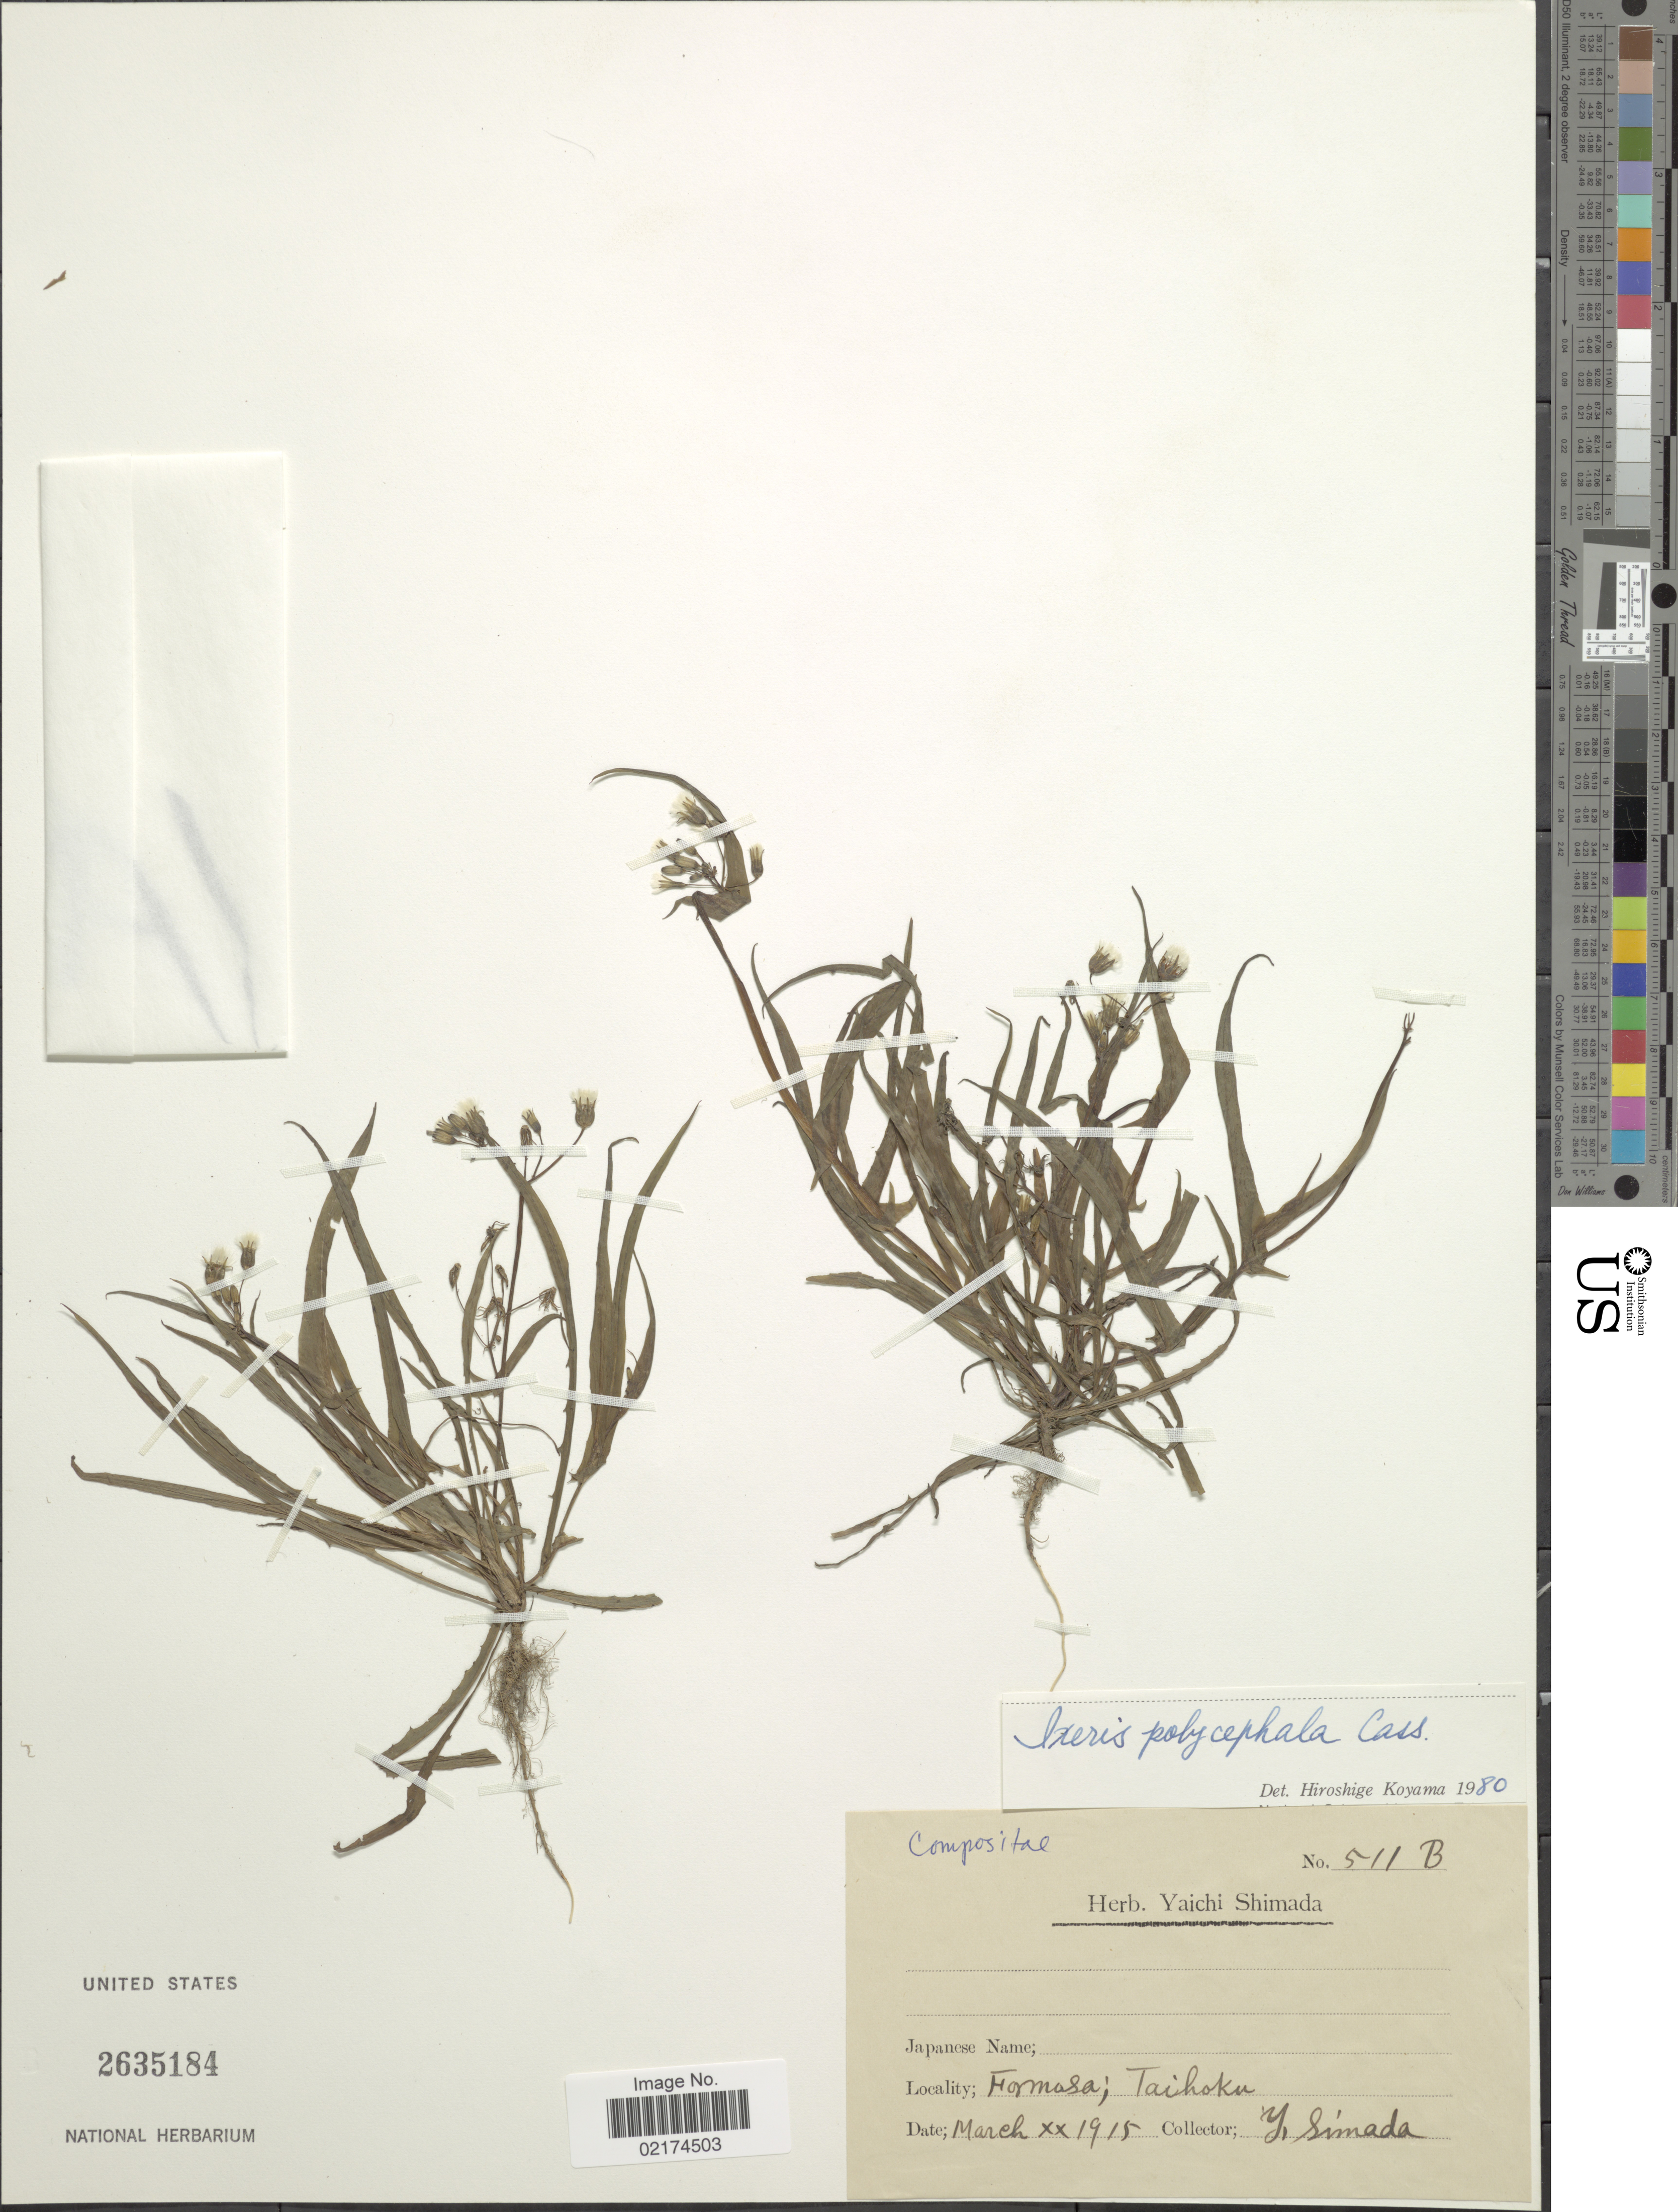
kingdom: Plantae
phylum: Tracheophyta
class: Magnoliopsida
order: Asterales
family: Asteraceae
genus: Ixeris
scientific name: Ixeris polycephala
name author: Cass. ex DC.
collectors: Y. Simada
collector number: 511B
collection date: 1915-03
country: Taiwan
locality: Formosa; Taihoku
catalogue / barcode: US 2635184